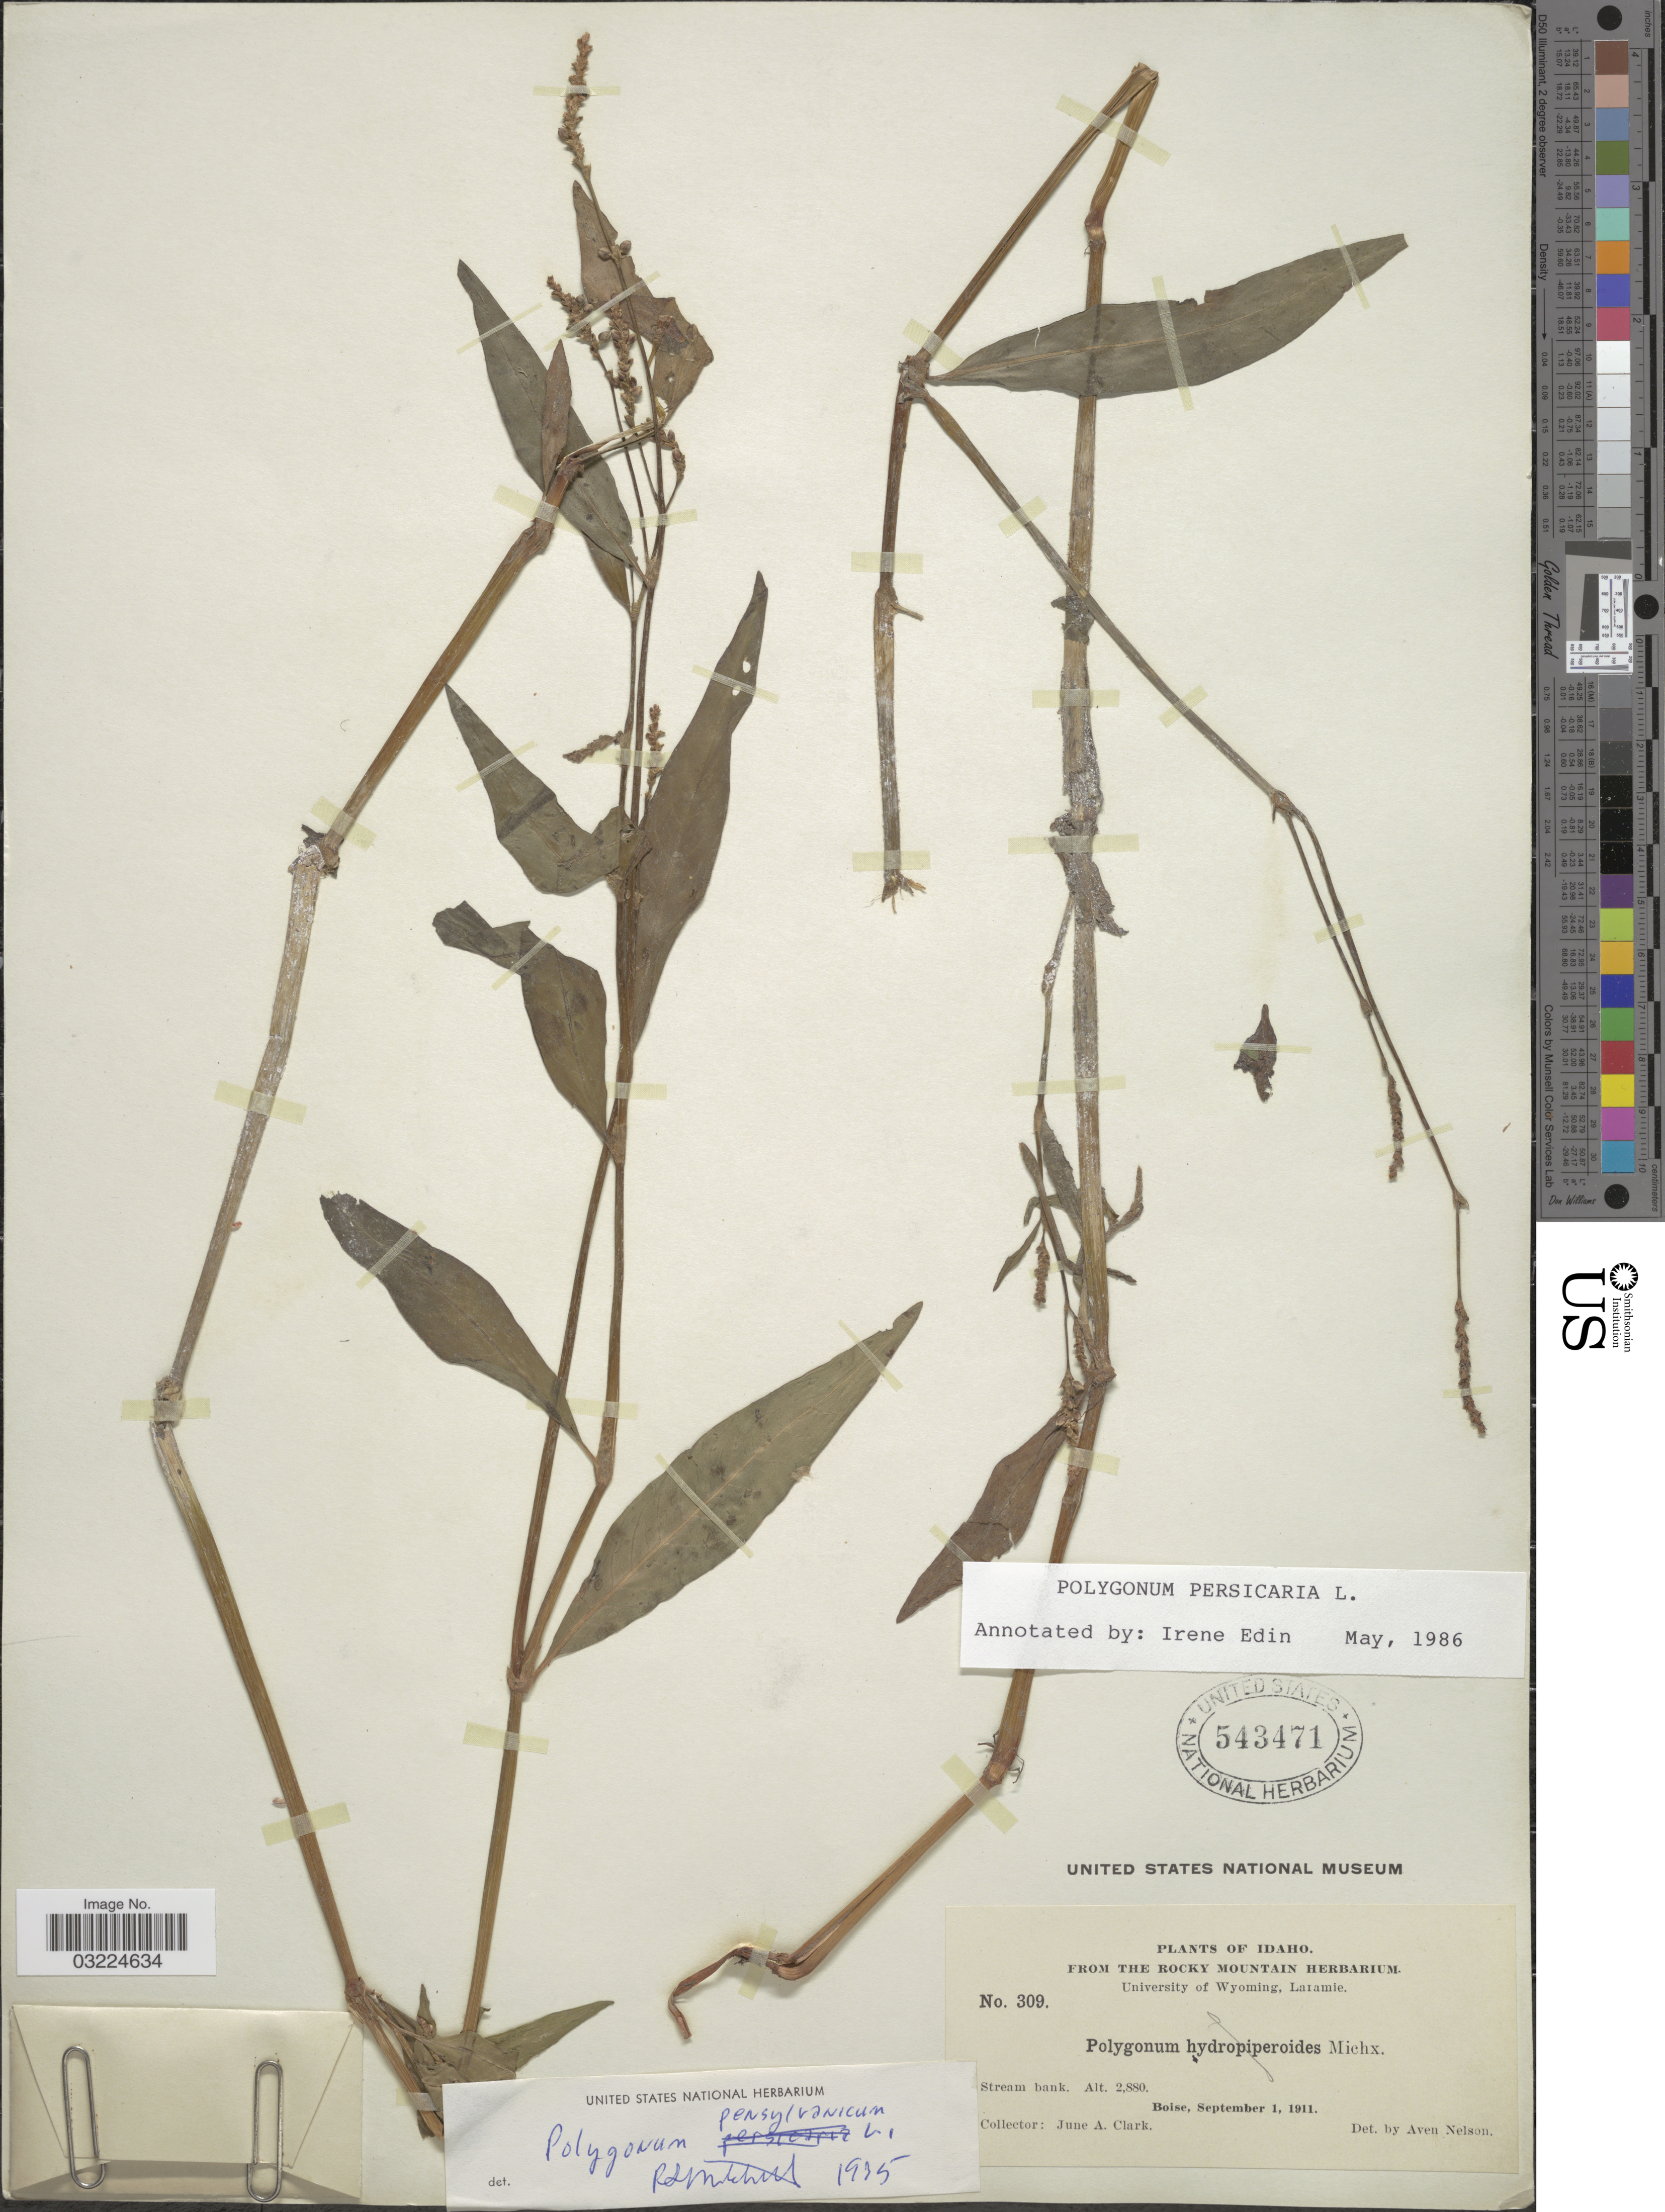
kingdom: Plantae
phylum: Tracheophyta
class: Magnoliopsida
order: Caryophyllales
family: Polygonaceae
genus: Persicaria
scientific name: Persicaria maculosa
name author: S.F. Gray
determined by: Atha, D. E.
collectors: J. A. Clark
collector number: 309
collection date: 1911-09-01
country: United States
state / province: Idaho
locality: Boise.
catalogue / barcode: US 543471